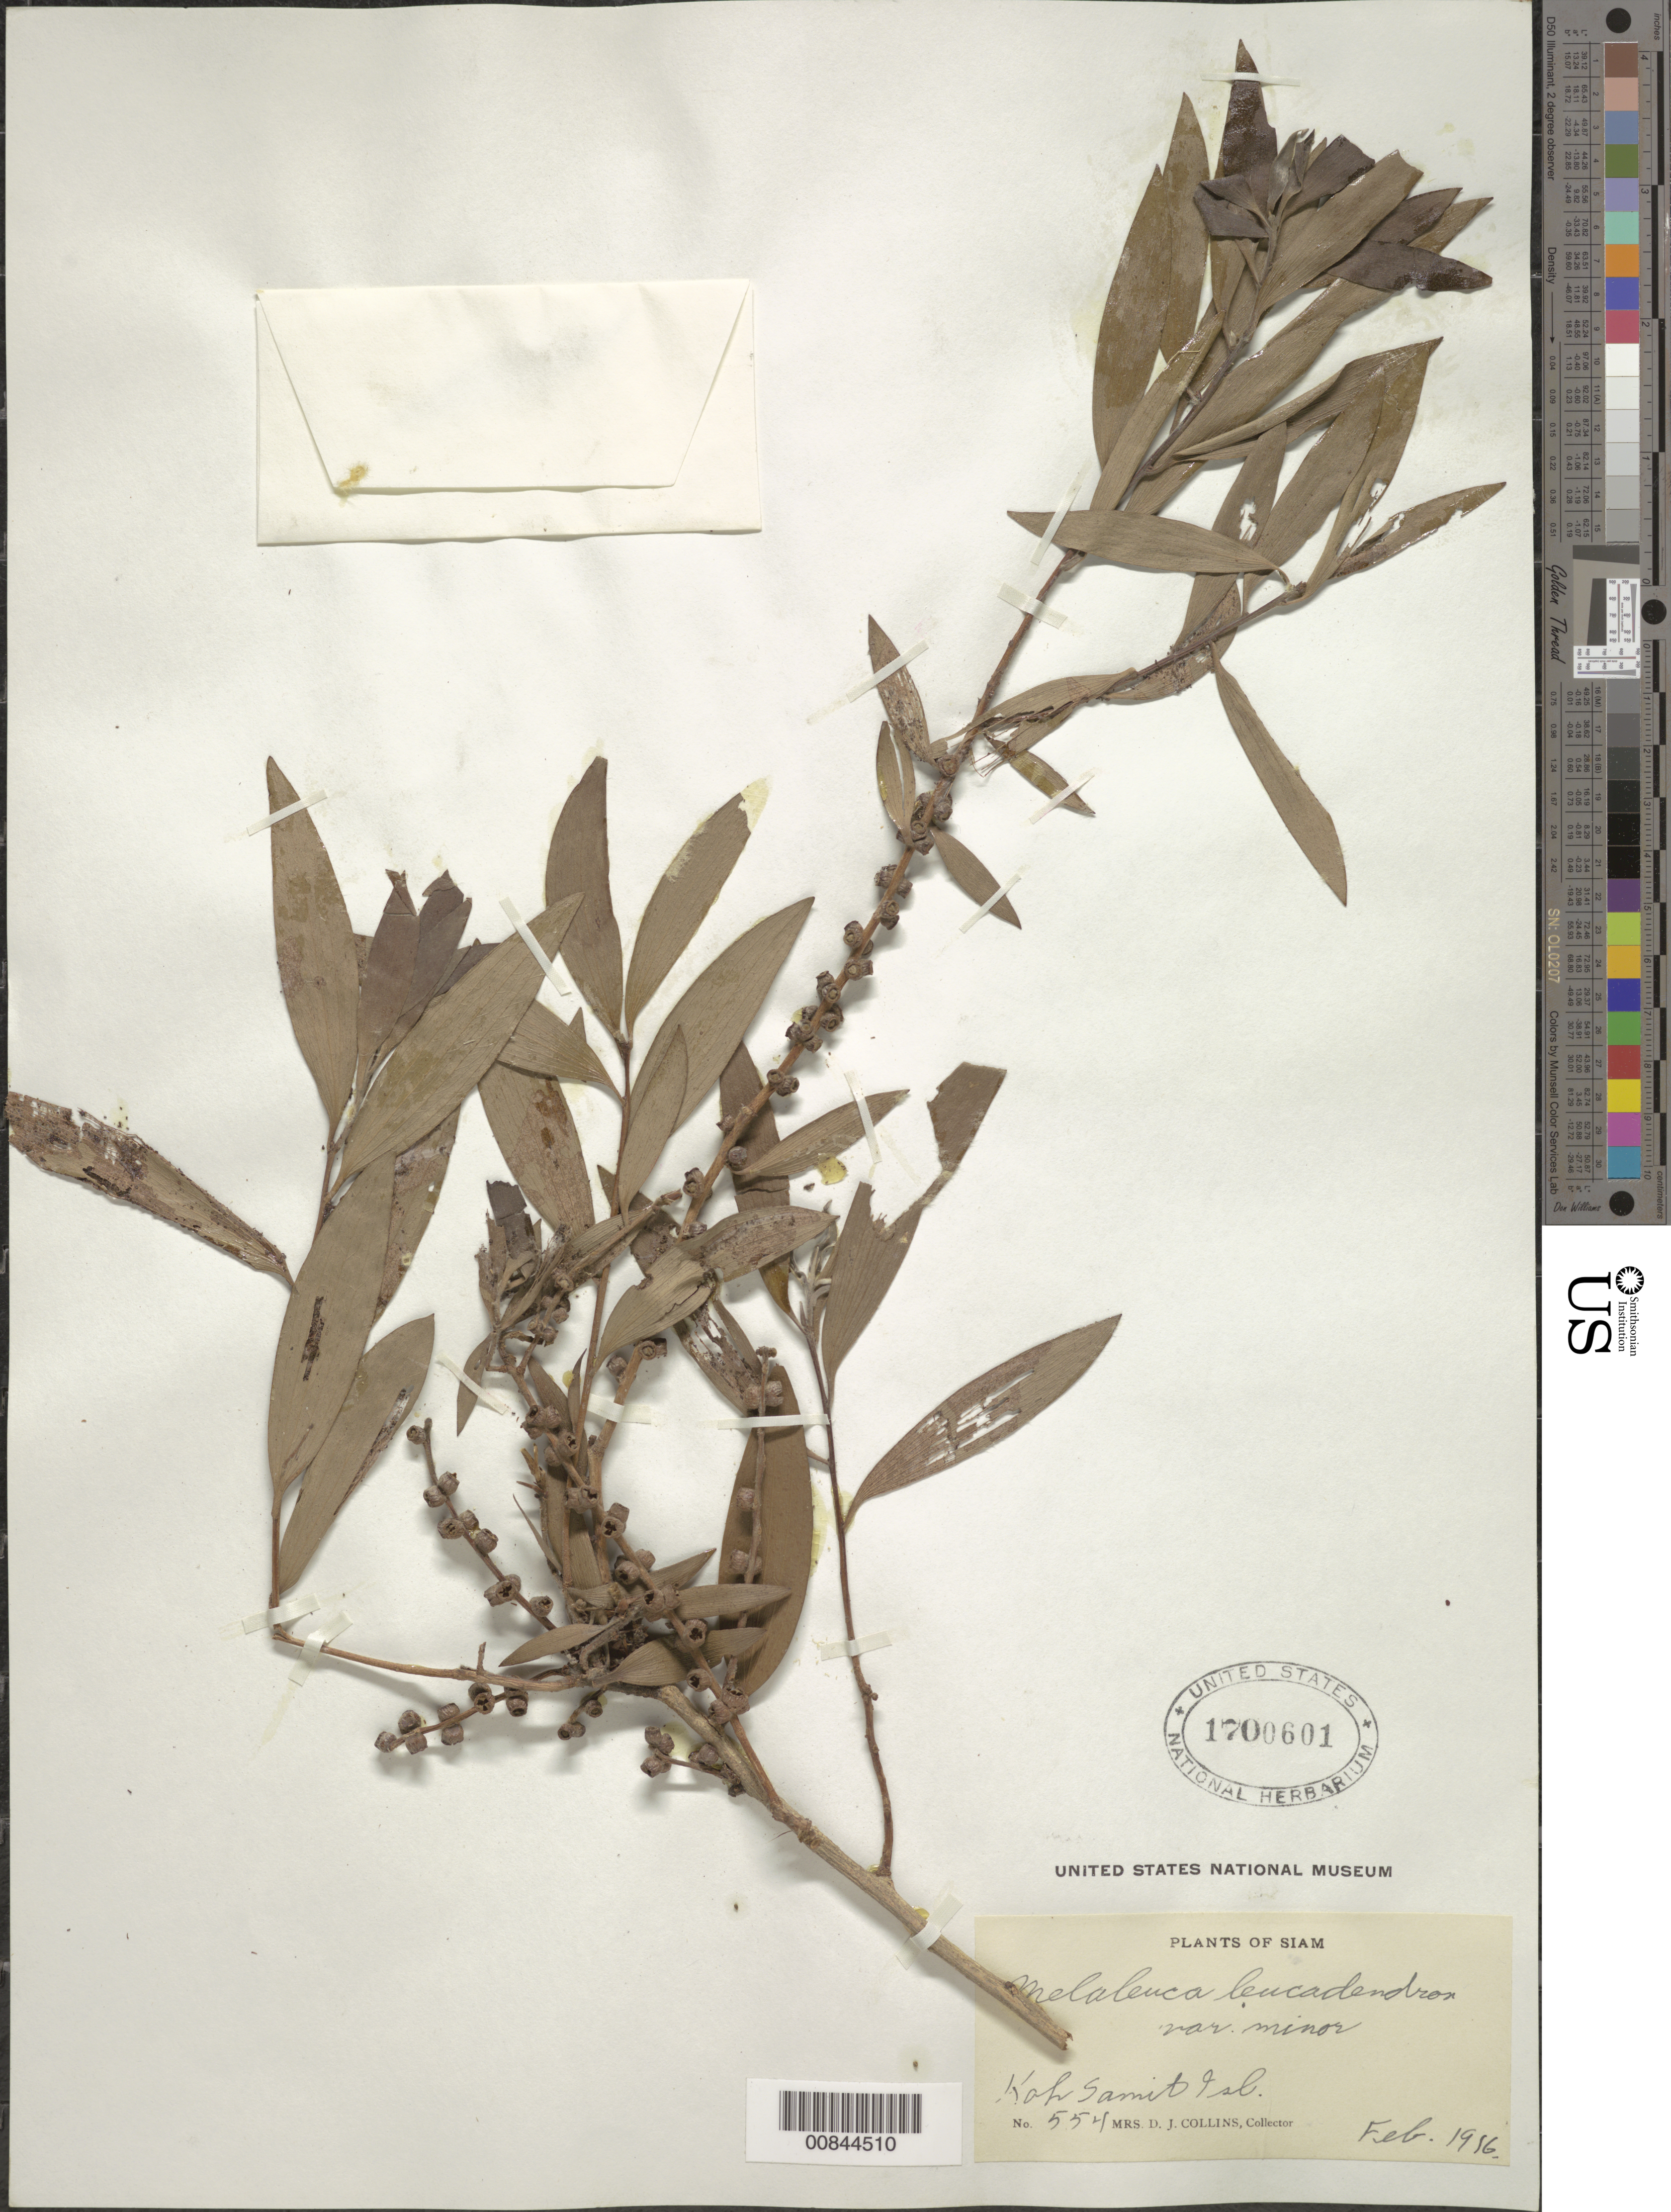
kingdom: Plantae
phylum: Tracheophyta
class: Magnoliopsida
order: Myrtales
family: Myrtaceae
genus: Melaleuca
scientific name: Melaleuca leucadendra var. minor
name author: (Sm.) Duthie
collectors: Mrs. D. J. Collins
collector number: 554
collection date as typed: Feb 1916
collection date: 1916-02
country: Thailand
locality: Ko Samet Island.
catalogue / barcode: US 1700601